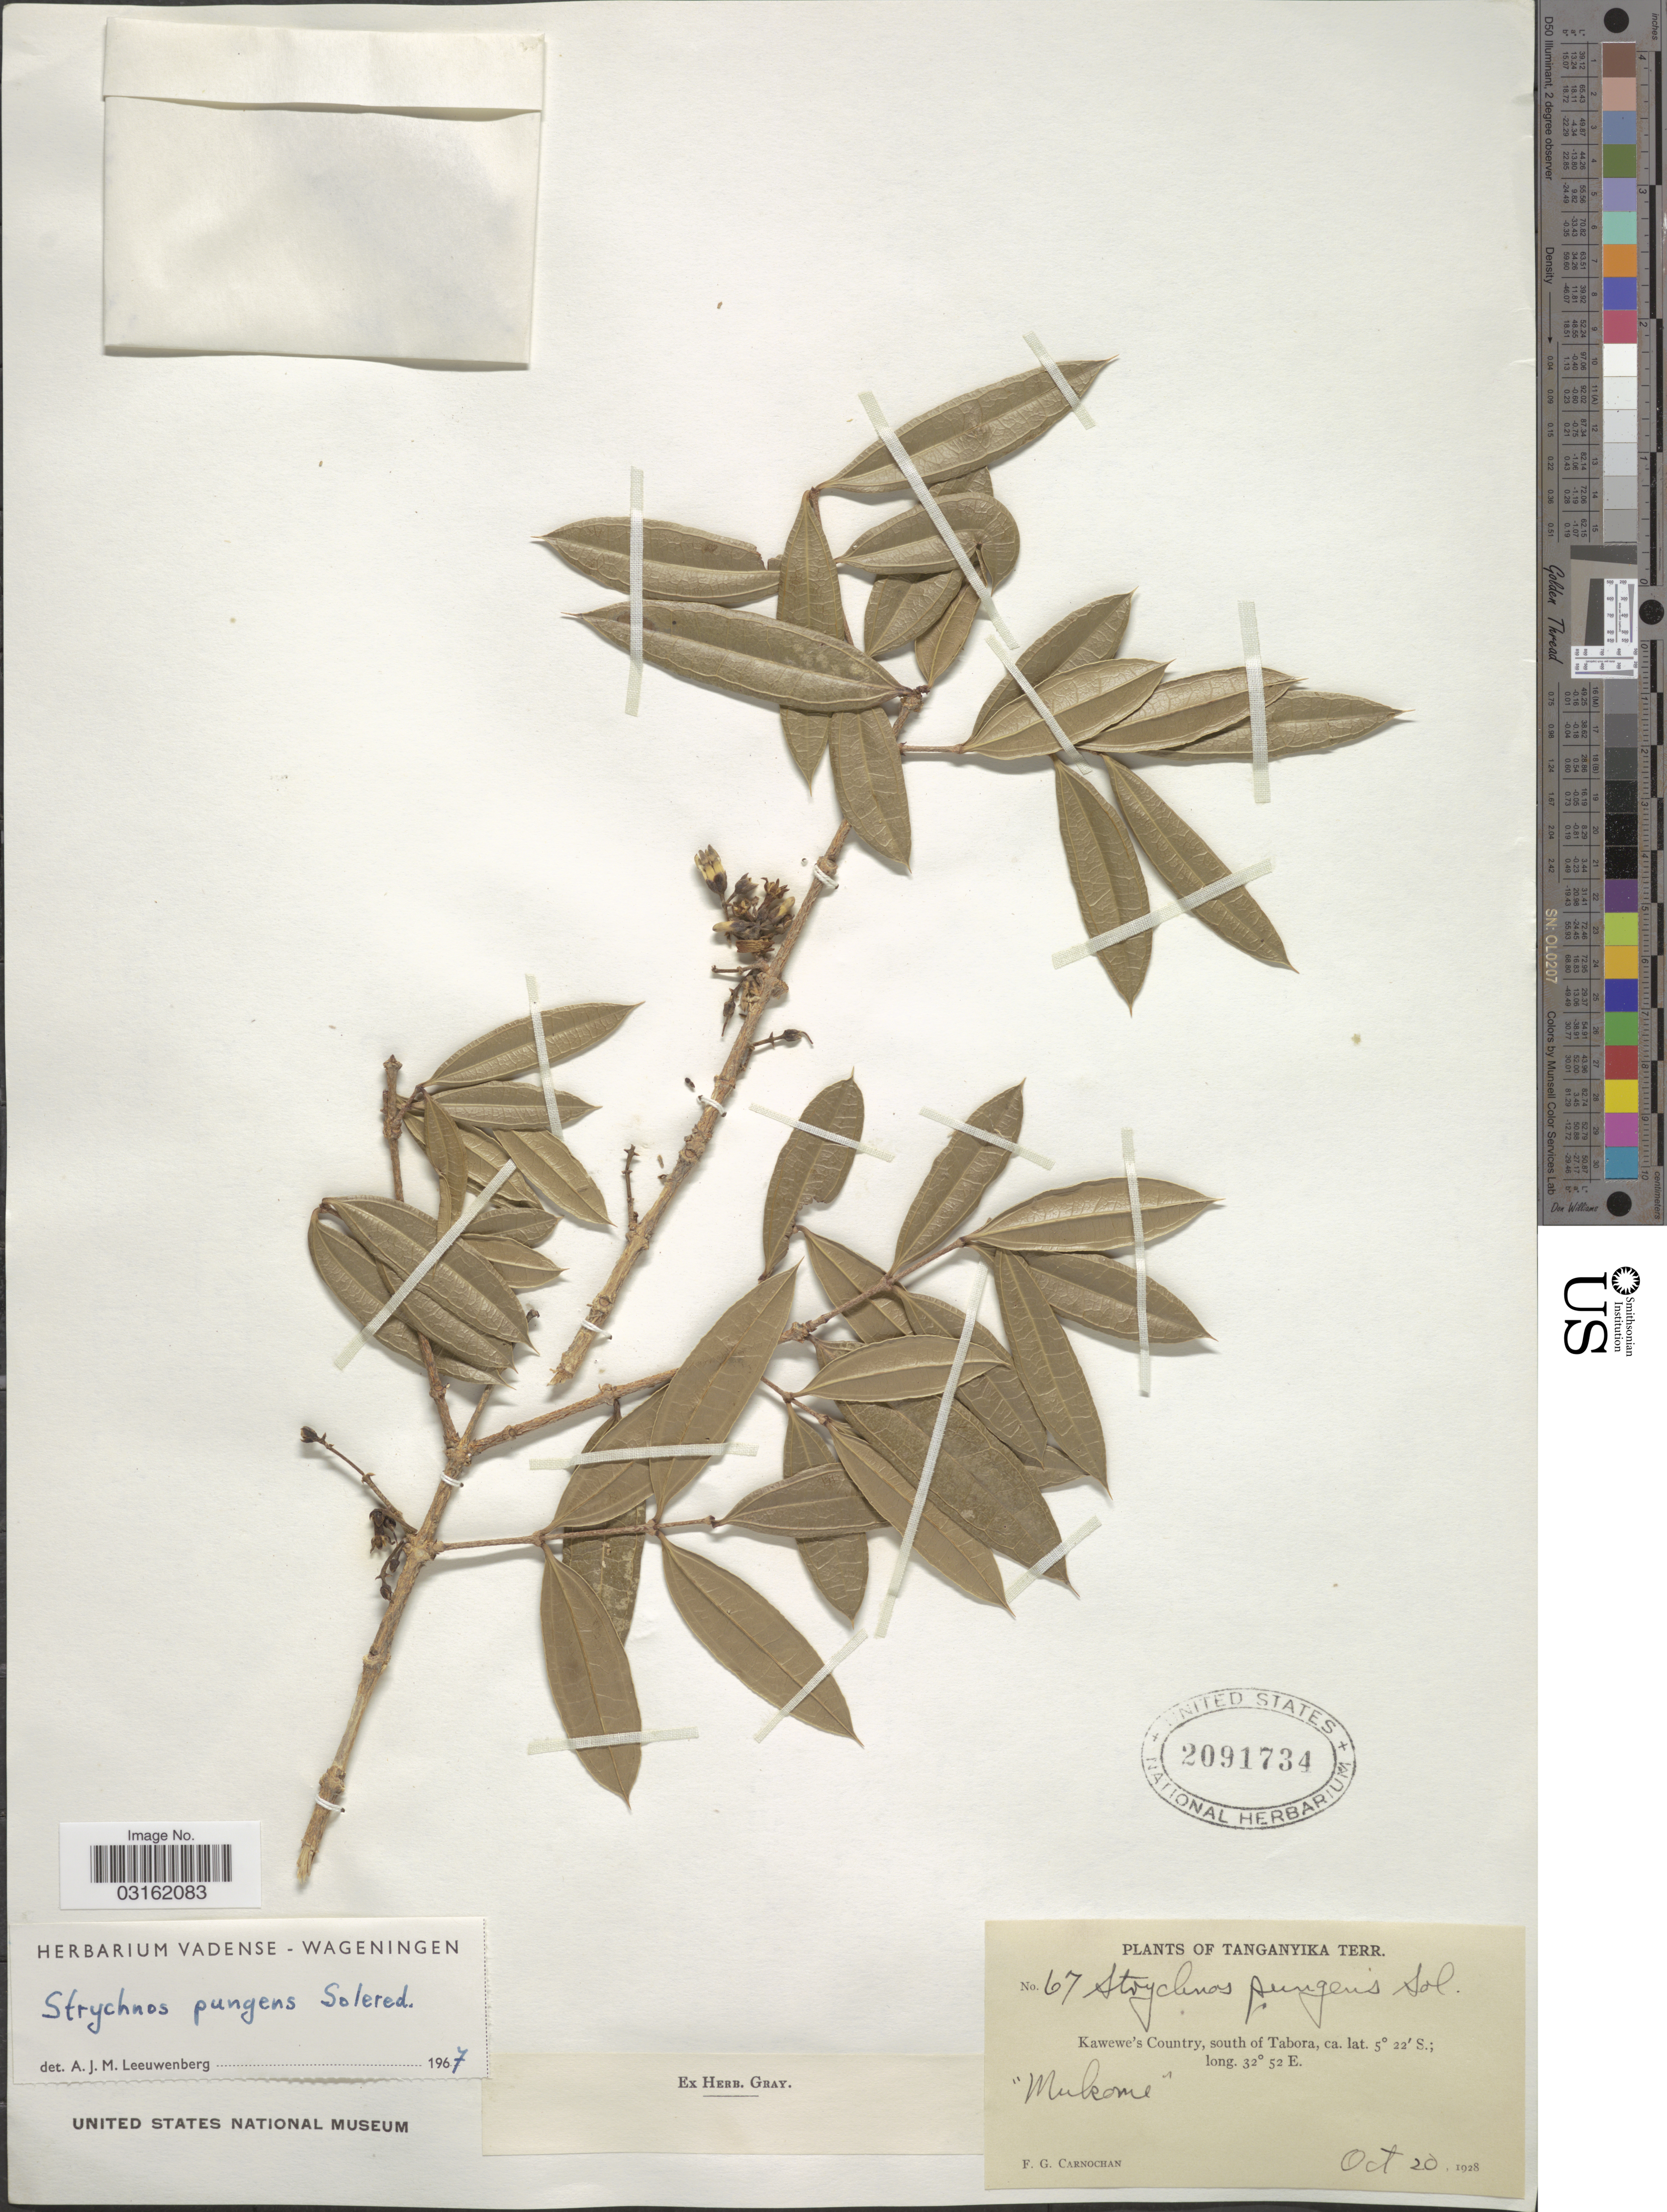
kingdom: Plantae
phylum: Tracheophyta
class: Magnoliopsida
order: Gentianales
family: Loganiaceae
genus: Strychnos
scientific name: Strychnos pungens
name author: Soler.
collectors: F. Carnochan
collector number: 67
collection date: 1928-10-20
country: Tanzania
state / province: Tabora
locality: Tanganyika Terr., Kawewe's Country, south of Tabora. "Mukome".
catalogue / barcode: US 2091734